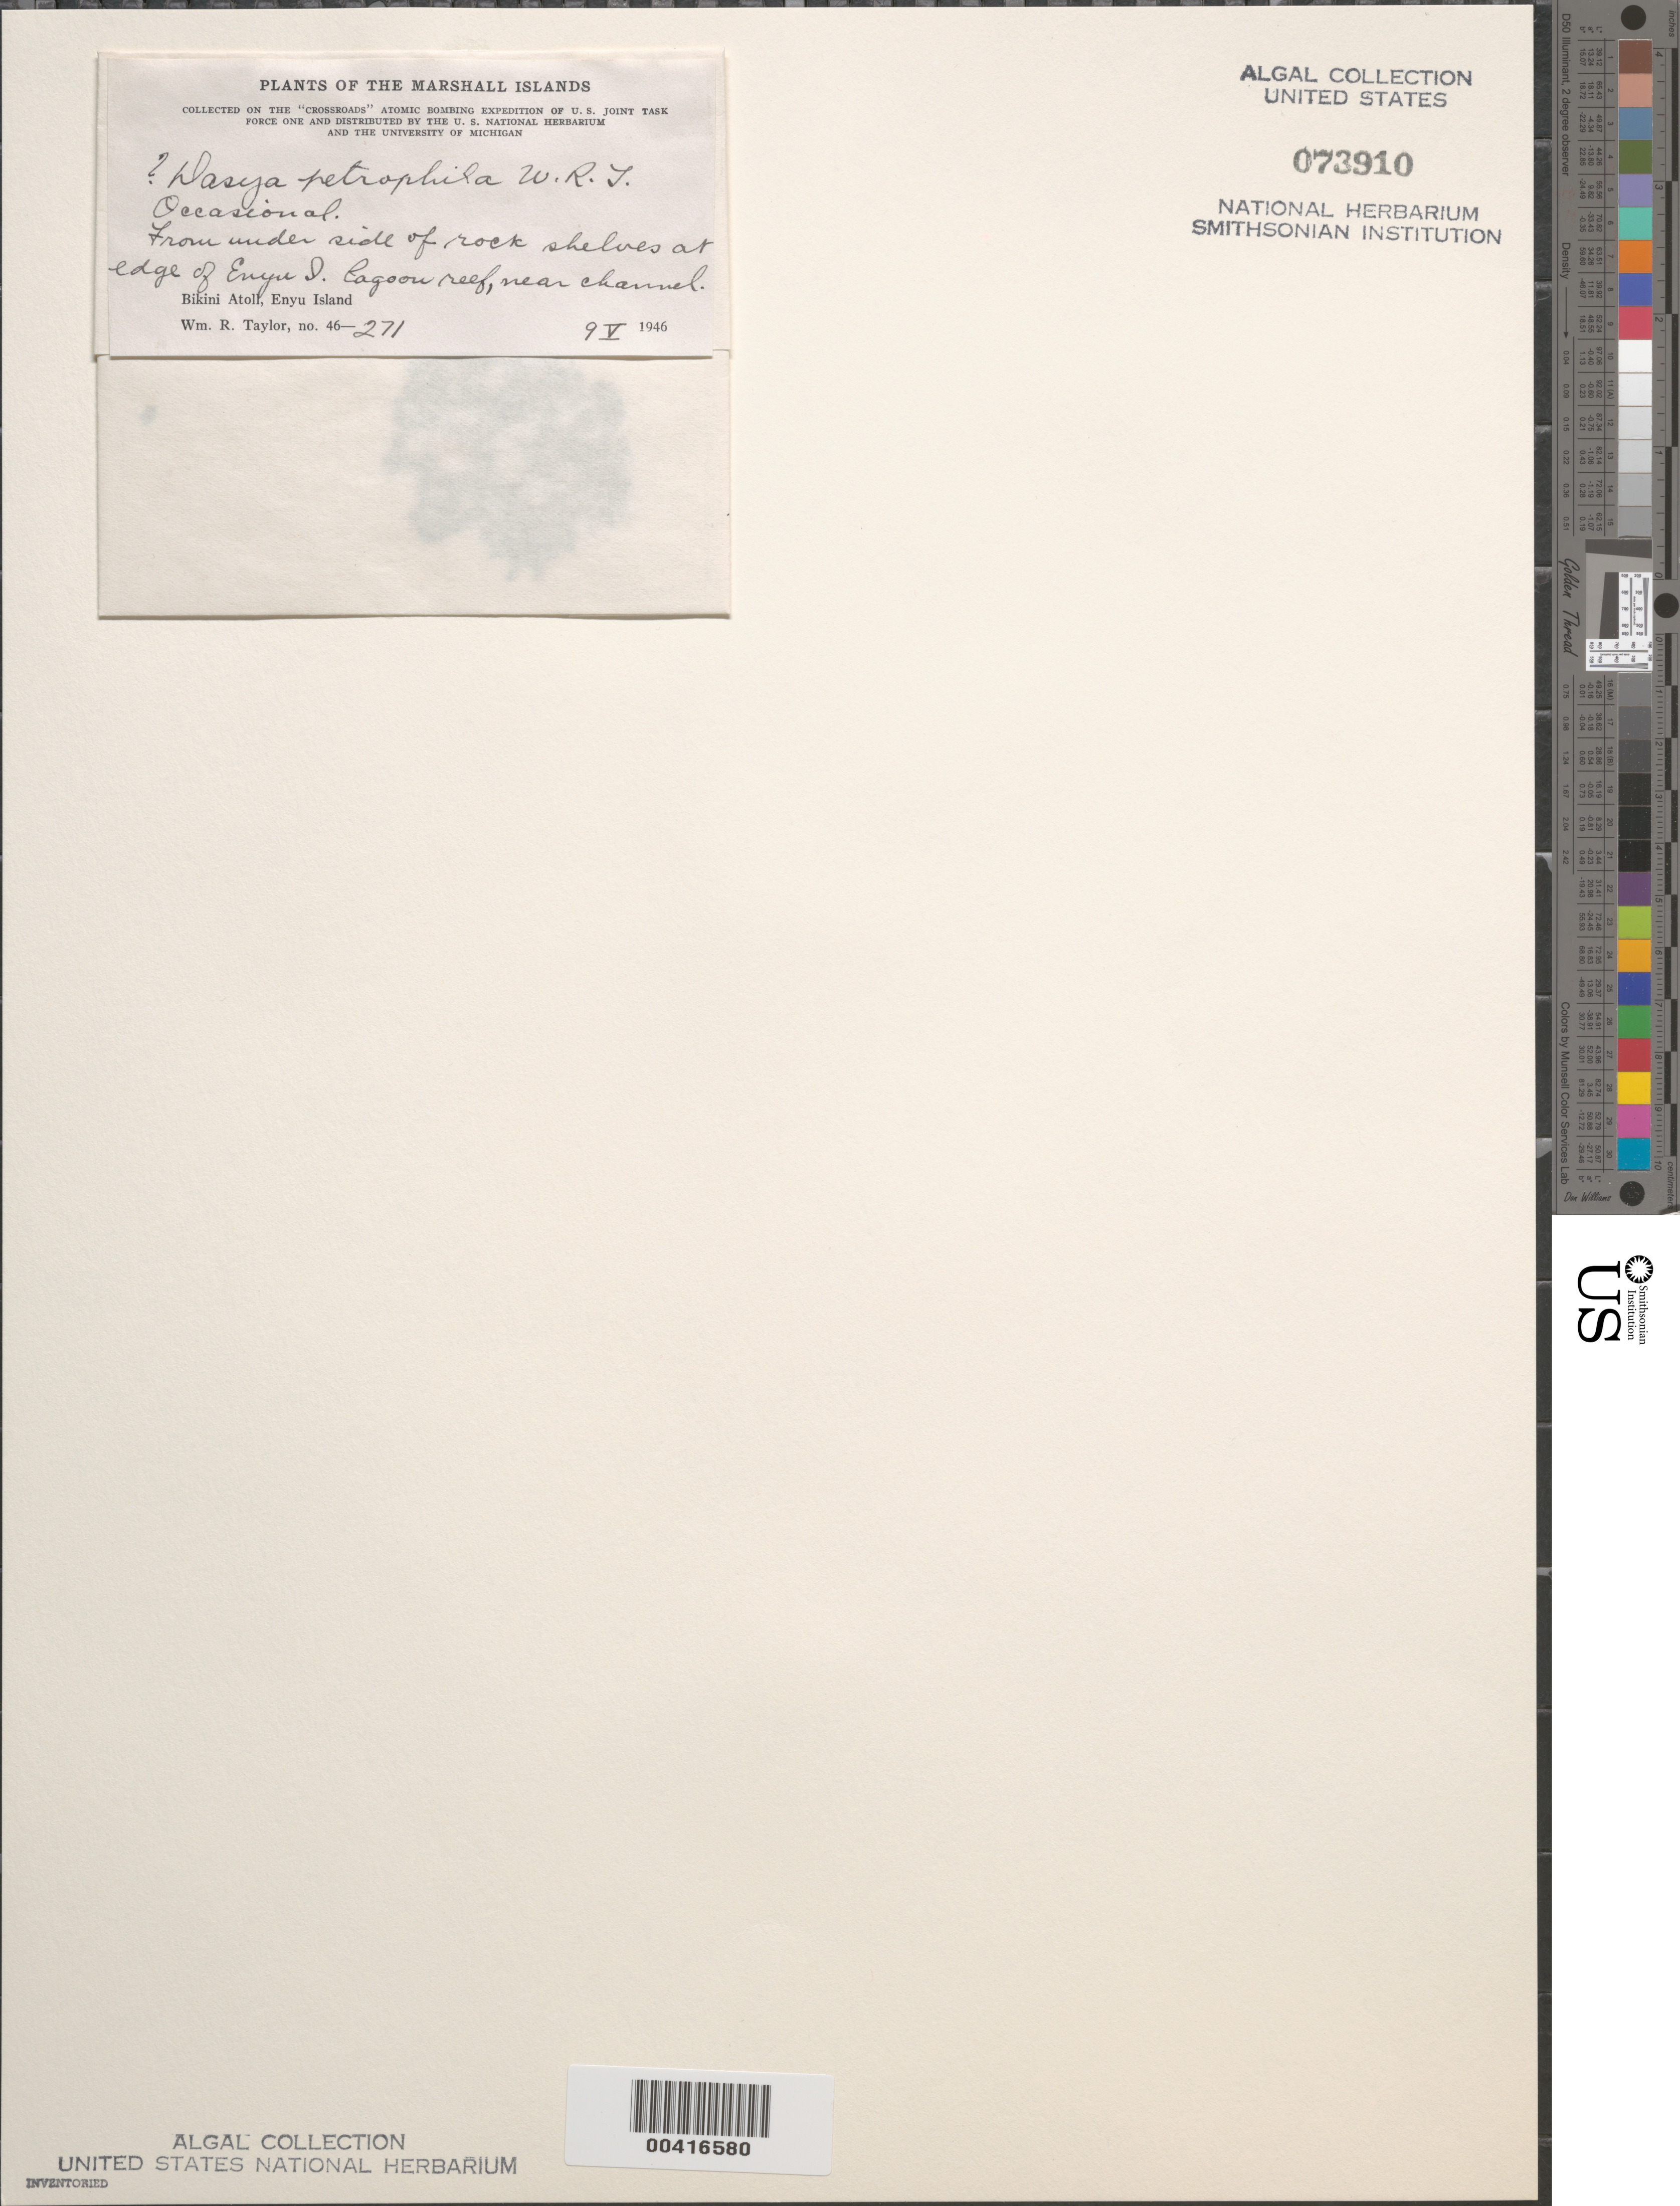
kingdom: Plantae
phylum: Rhodophyta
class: Florideophyceae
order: Ceramiales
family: Dasyaceae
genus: Dasya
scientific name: Dasya petrophila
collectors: W. R. Taylor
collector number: WRT 46-271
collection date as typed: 09 May 1946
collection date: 1946-05-09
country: Marshall Islands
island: Bikini Atoll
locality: Enyu Islet lagoon reef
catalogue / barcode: US 73910